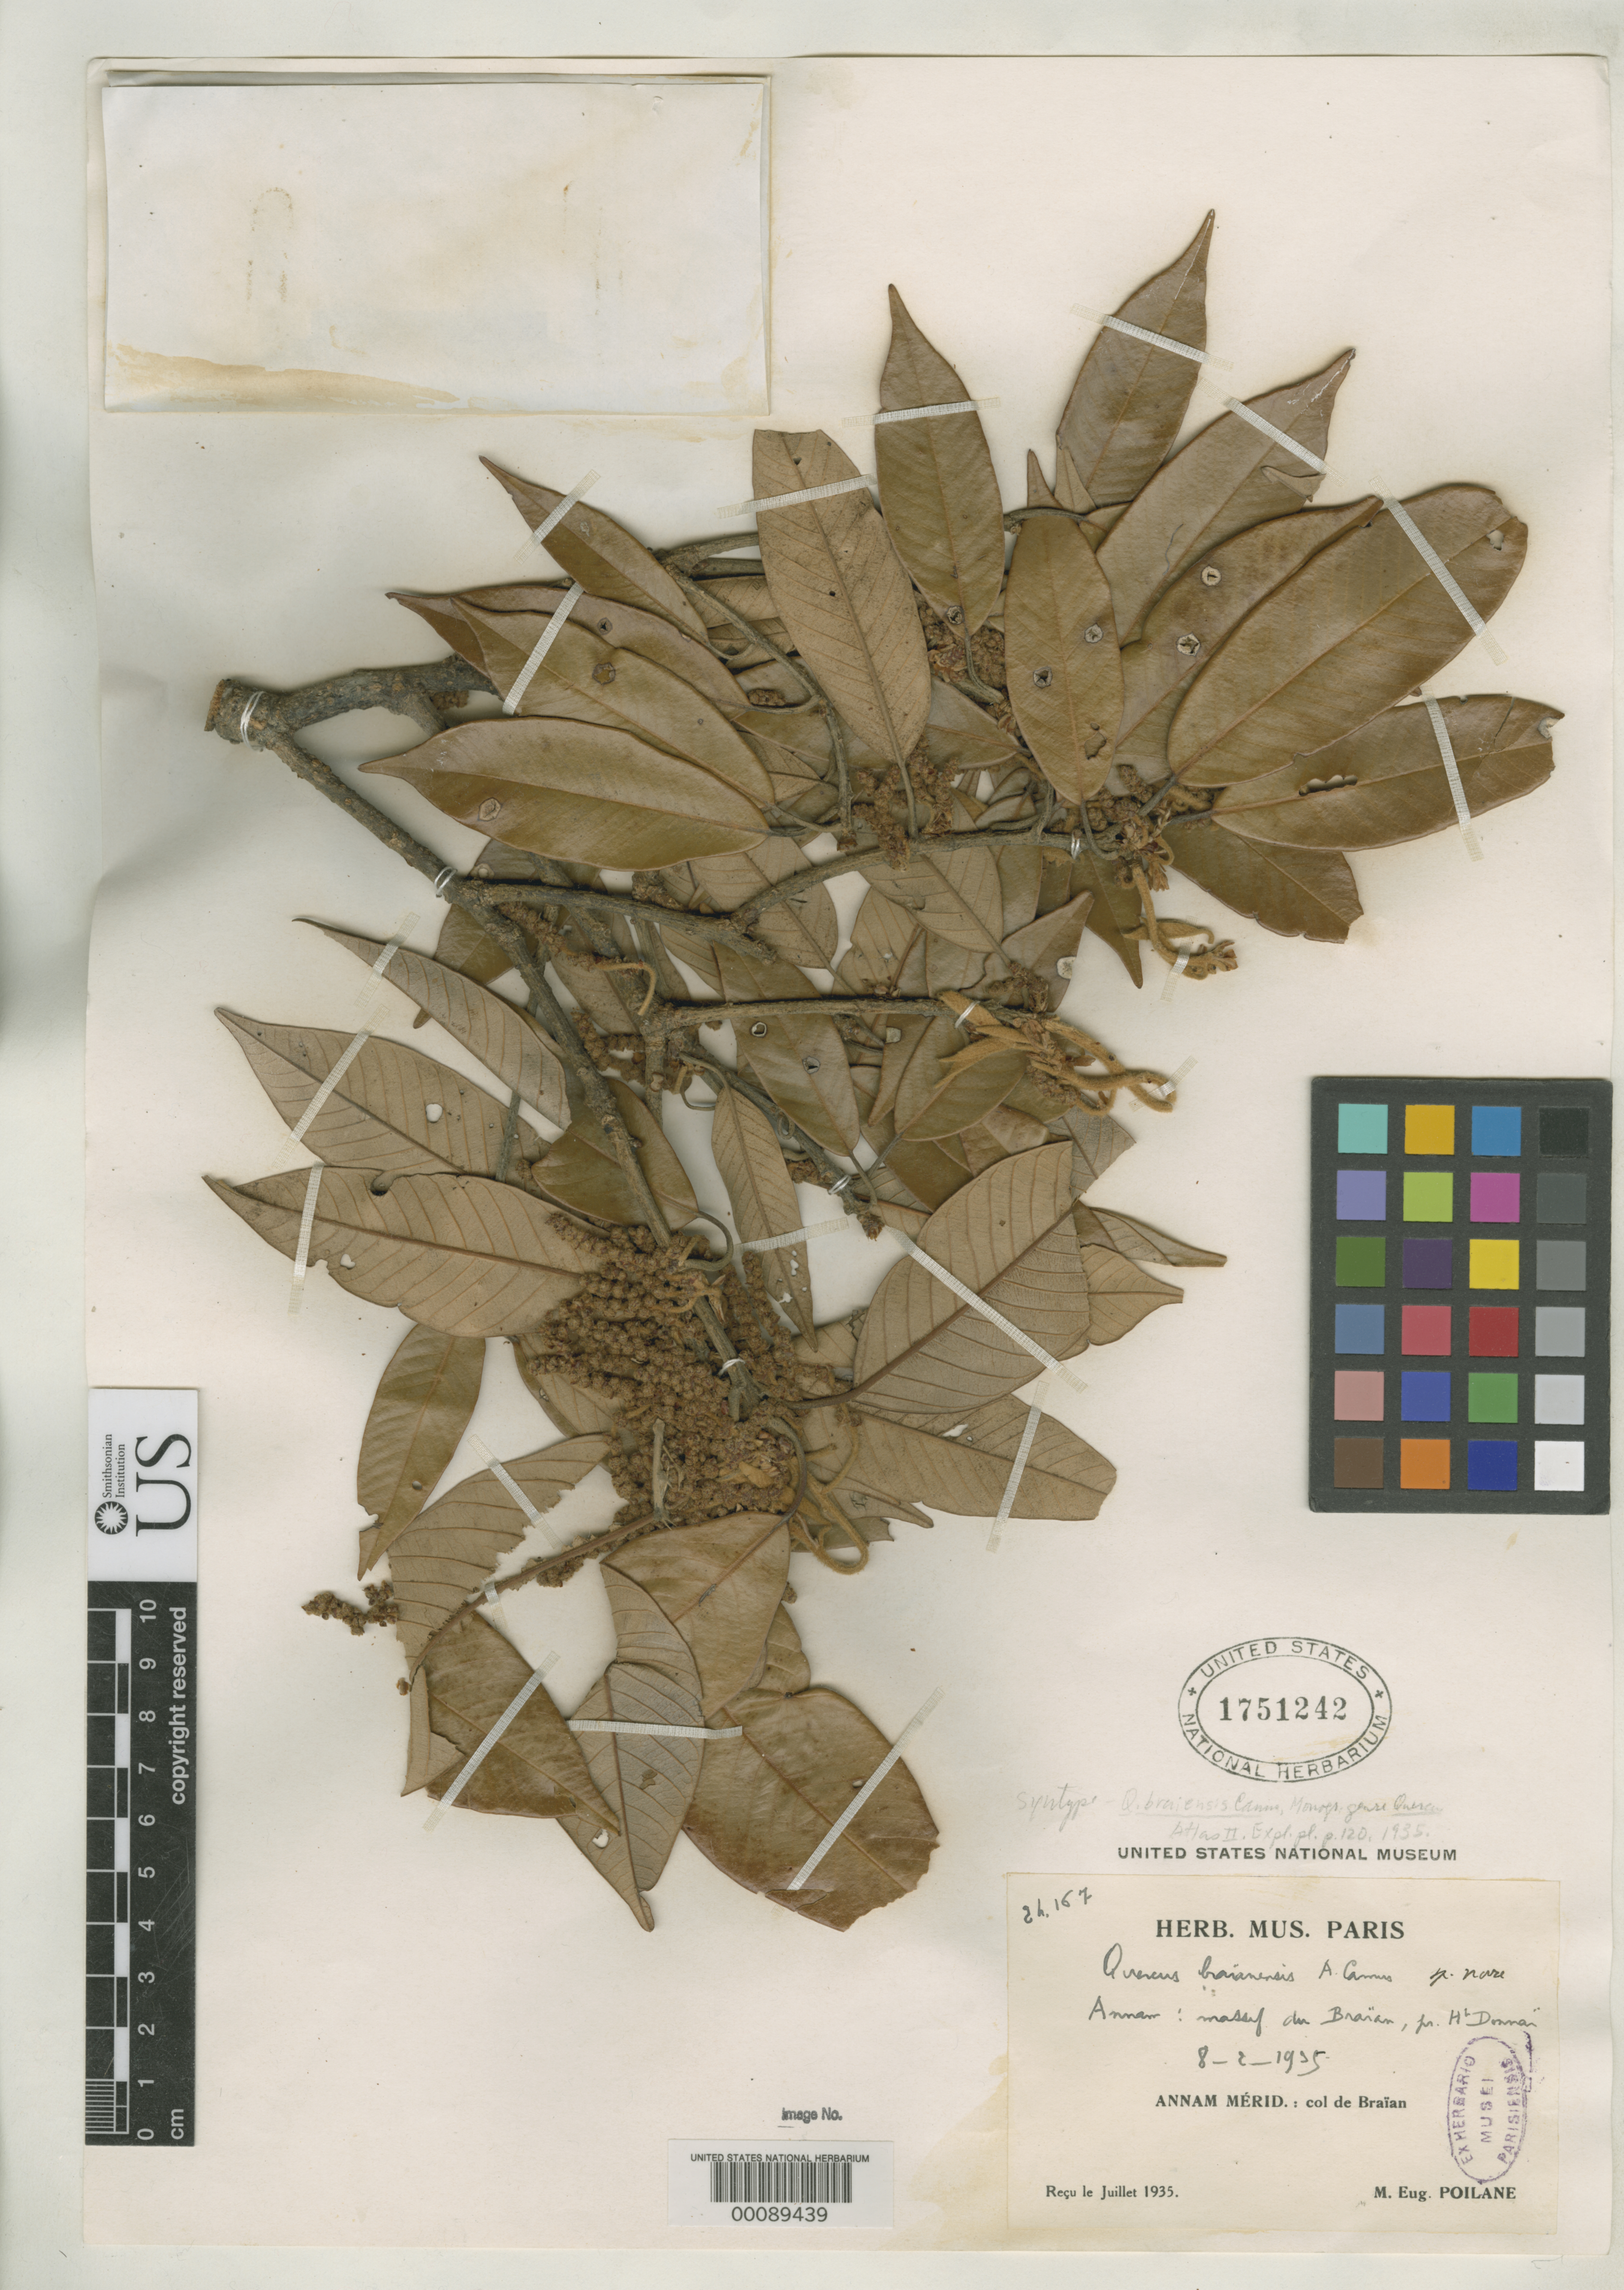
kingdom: Plantae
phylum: Tracheophyta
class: Magnoliopsida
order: Fagales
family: Fagaceae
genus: Quercus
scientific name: Quercus braiensis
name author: A. Camus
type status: Syntype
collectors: E. Poilane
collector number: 24167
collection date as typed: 08 Feb 1935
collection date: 1935-02-08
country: Vietnam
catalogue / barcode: US 1751242